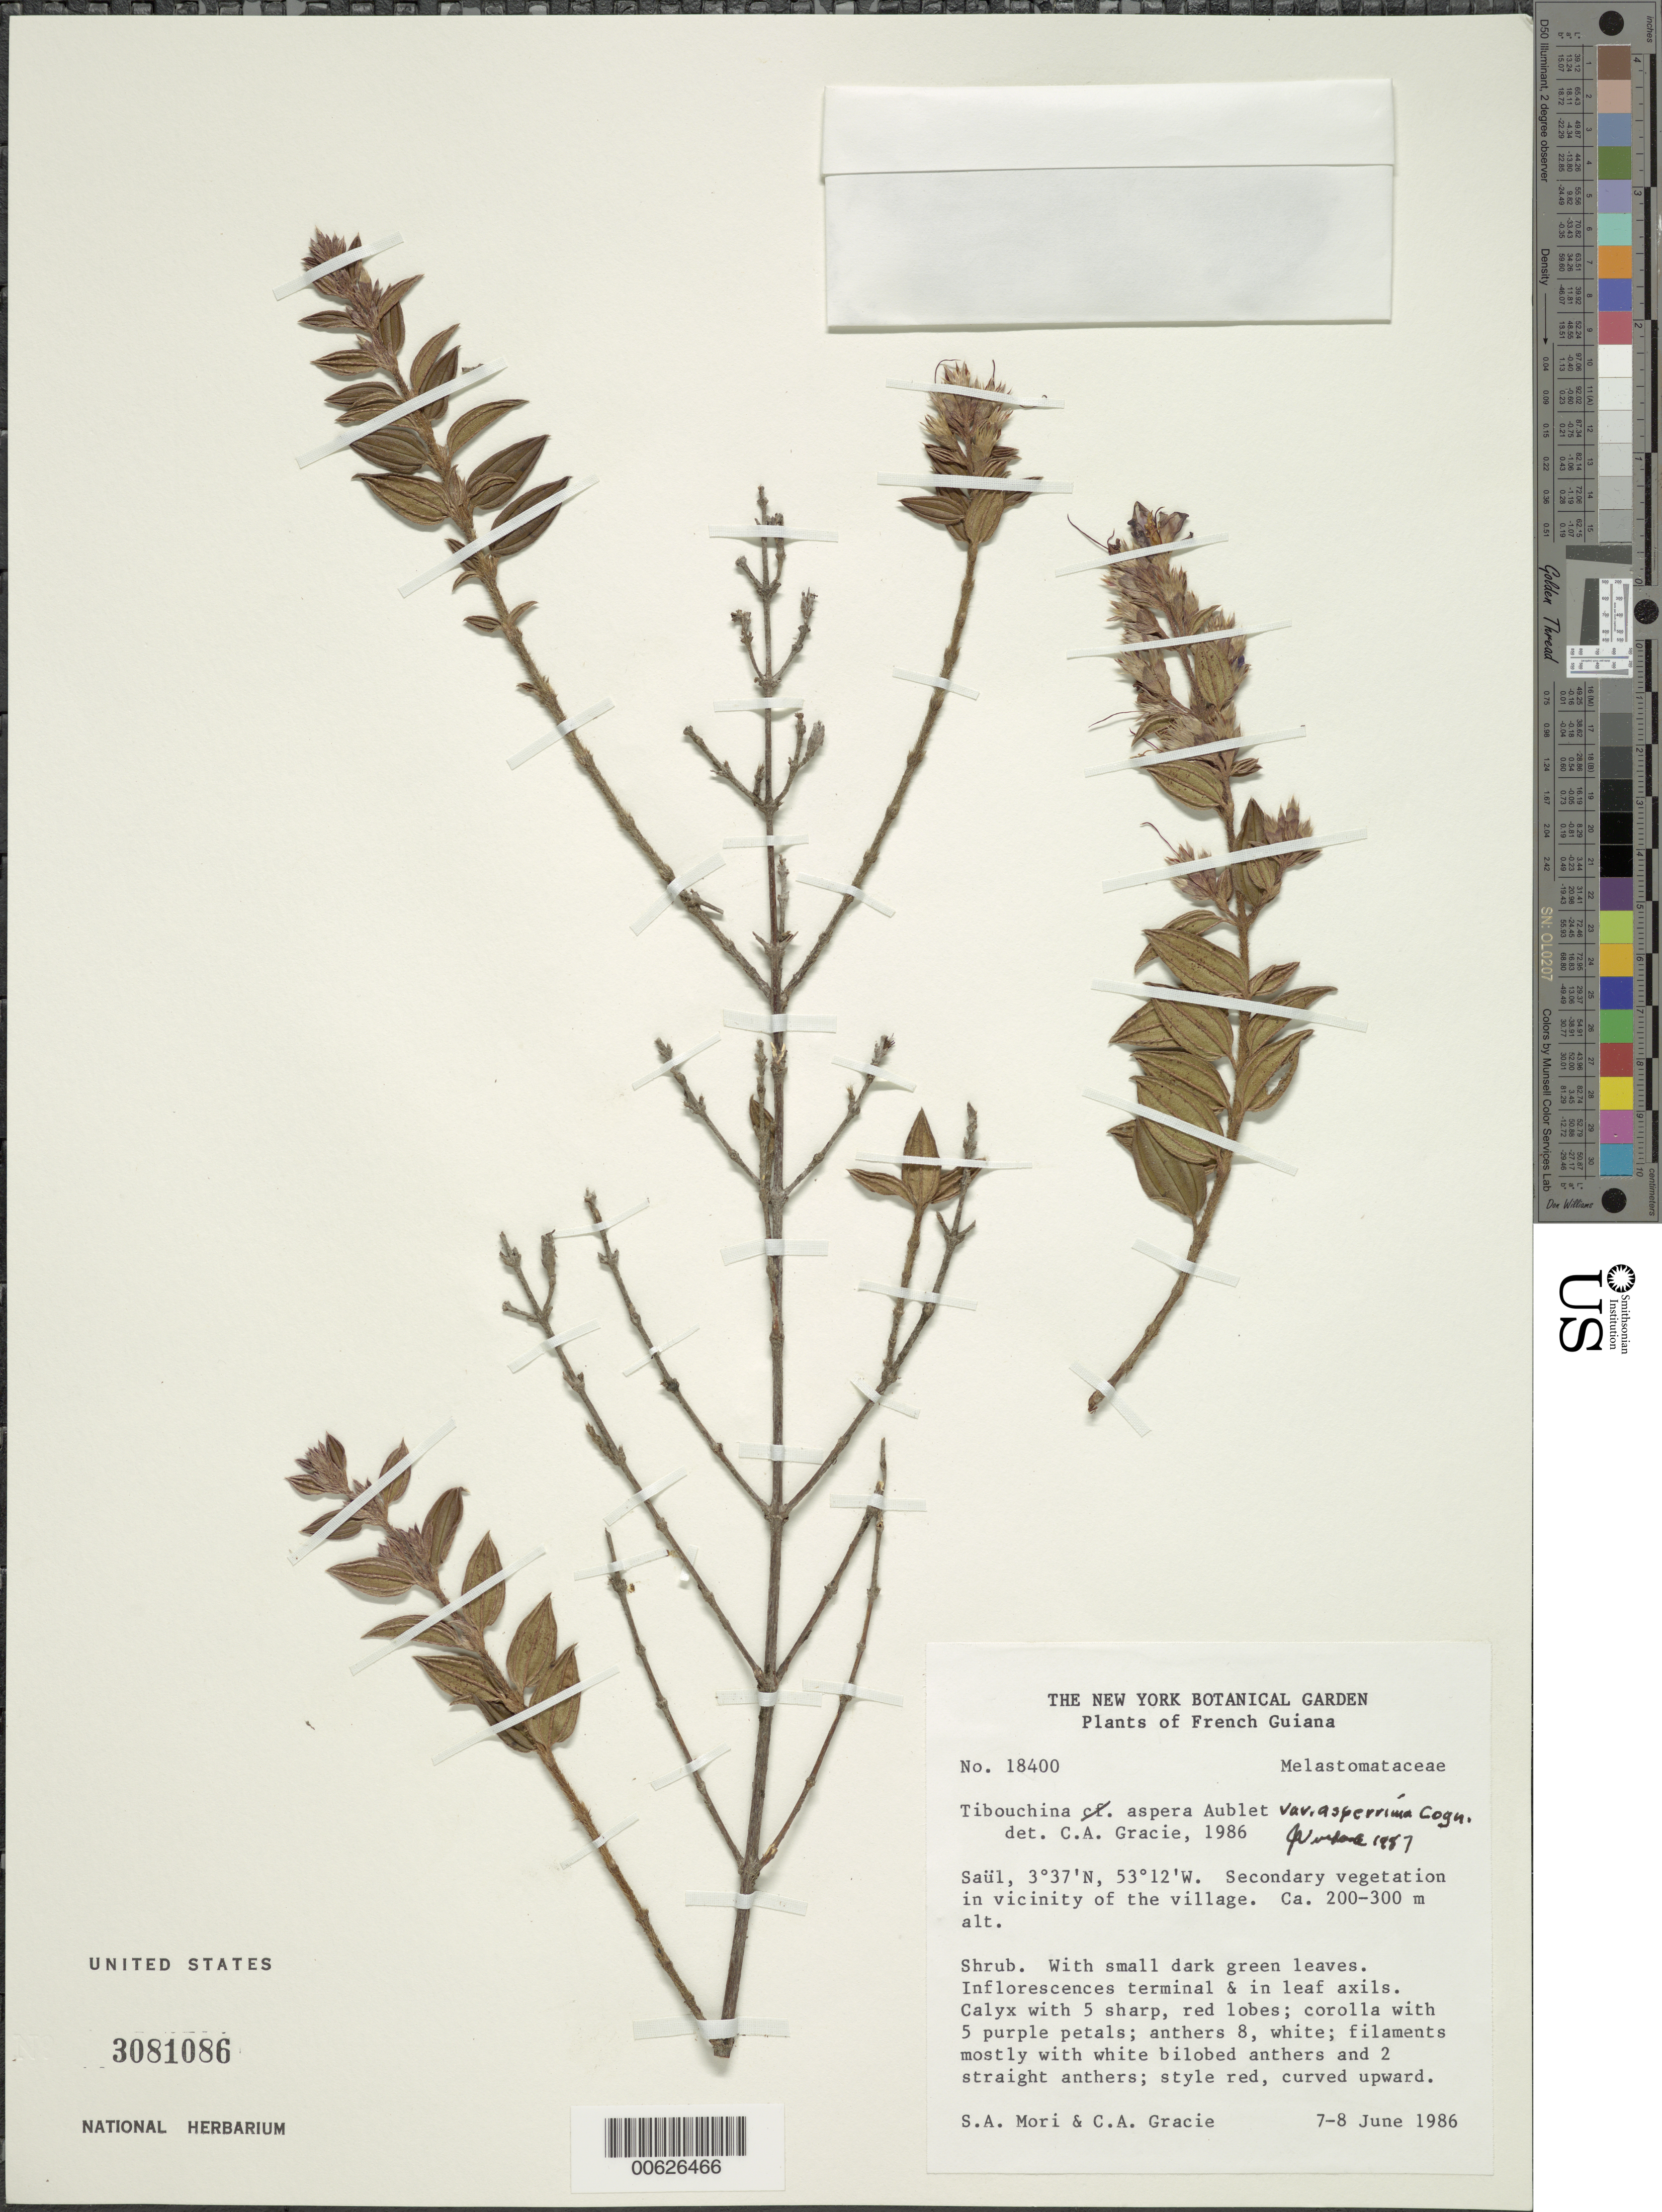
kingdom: Plantae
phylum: Tracheophyta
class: Magnoliopsida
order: Myrtales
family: Melastomataceae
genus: Tibouchina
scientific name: Tibouchina aspera var. asperrima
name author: Cogn.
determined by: Wurdack, John J., (US), US (UNITED STATES)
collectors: S. Mori & C. A. Gracie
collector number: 18400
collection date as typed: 7-Jun-86 to 8-Jun-86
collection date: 1986-06-07/1986-06-08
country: French Guiana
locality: Saül, vic of village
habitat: Secondary vegetation in vic of the vilage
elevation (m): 200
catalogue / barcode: US 3081086